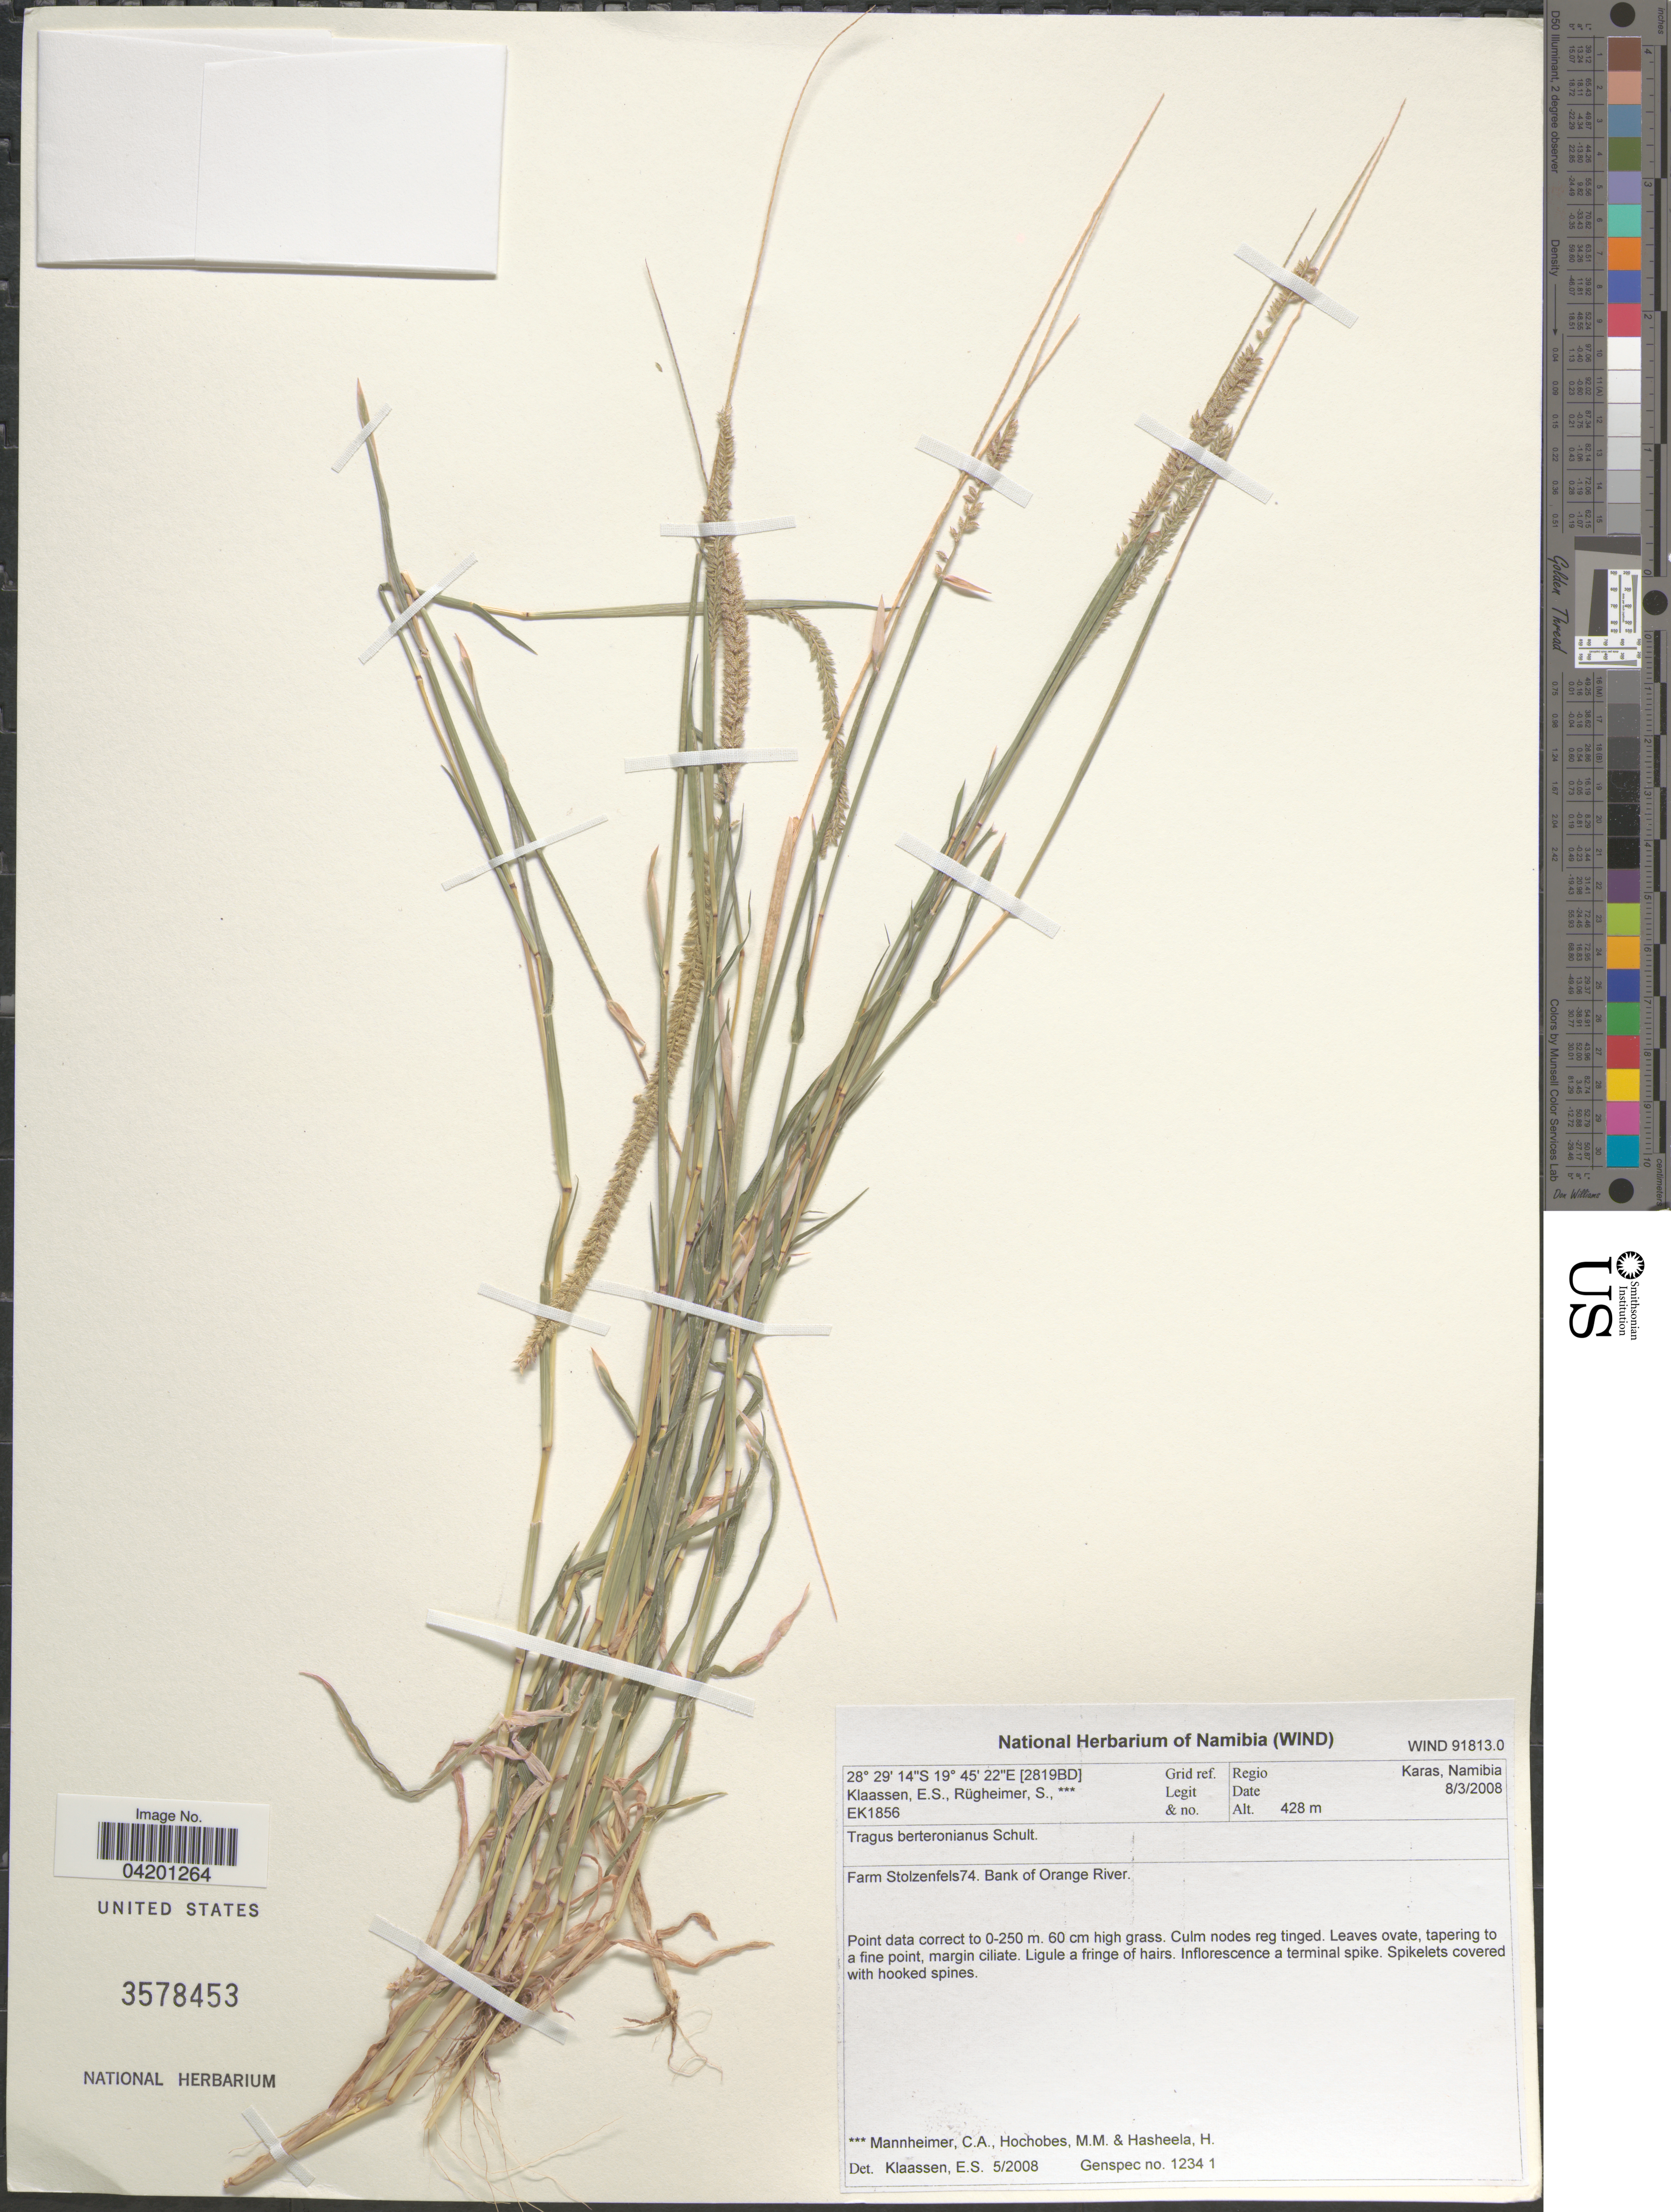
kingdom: Plantae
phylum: Tracheophyta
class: Liliopsida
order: Poales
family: Poaceae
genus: Tragus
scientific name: Tragus berteronianus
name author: Schult.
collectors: E. S. Klaassen, S. Rugheimer, C. A. Mannheimer, M. Hochobes & H. Hasheela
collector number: EK1856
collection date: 2008-03-08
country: Namibia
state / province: Karas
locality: Grid ref. [2819BD]. Regio Karas. Farm Stolzenfels74. Bank of Orange River.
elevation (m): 428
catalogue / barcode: US 3578453